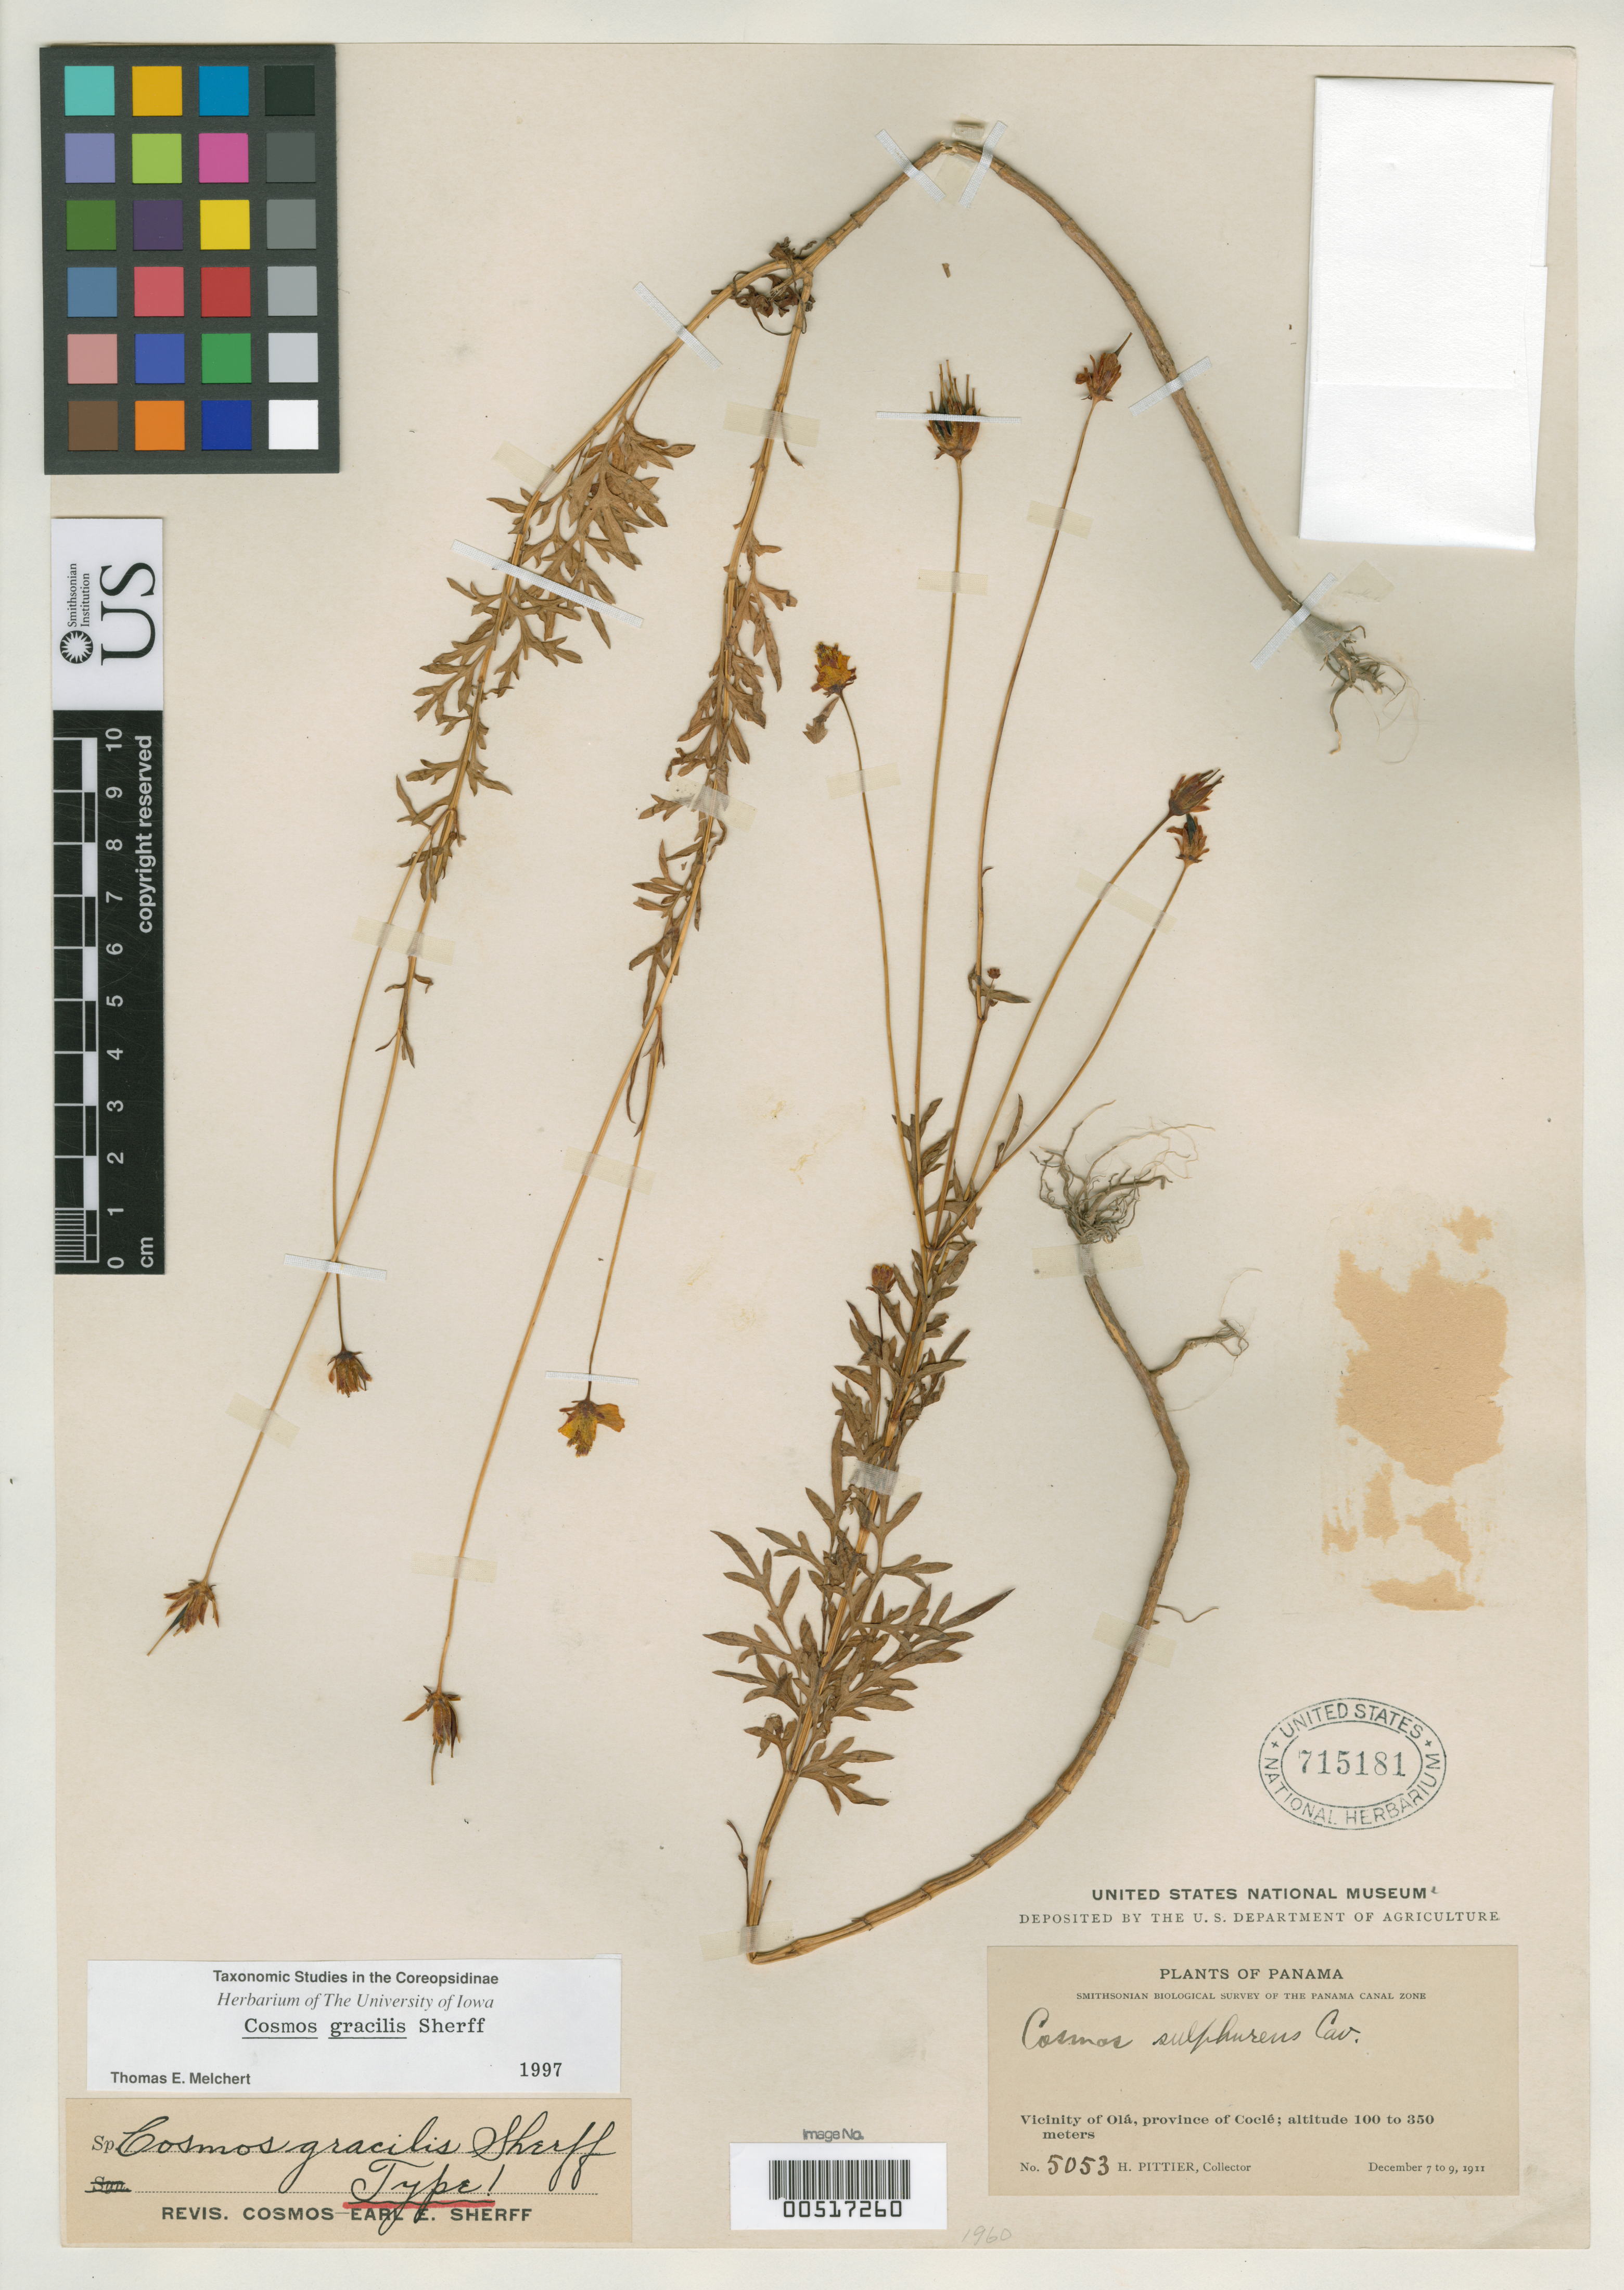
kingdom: Plantae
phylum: Tracheophyta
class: Magnoliopsida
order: Asterales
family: Asteraceae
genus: Cosmos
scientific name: Cosmos gracilis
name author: Sherff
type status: Holotype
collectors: H. F. Pittier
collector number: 5053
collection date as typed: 07 Dec 1911 to 09 Dec 1911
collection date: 1911-12-07/1911-12-09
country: Panama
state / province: Coclé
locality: Vicinity of Ola.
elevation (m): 100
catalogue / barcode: US 715181